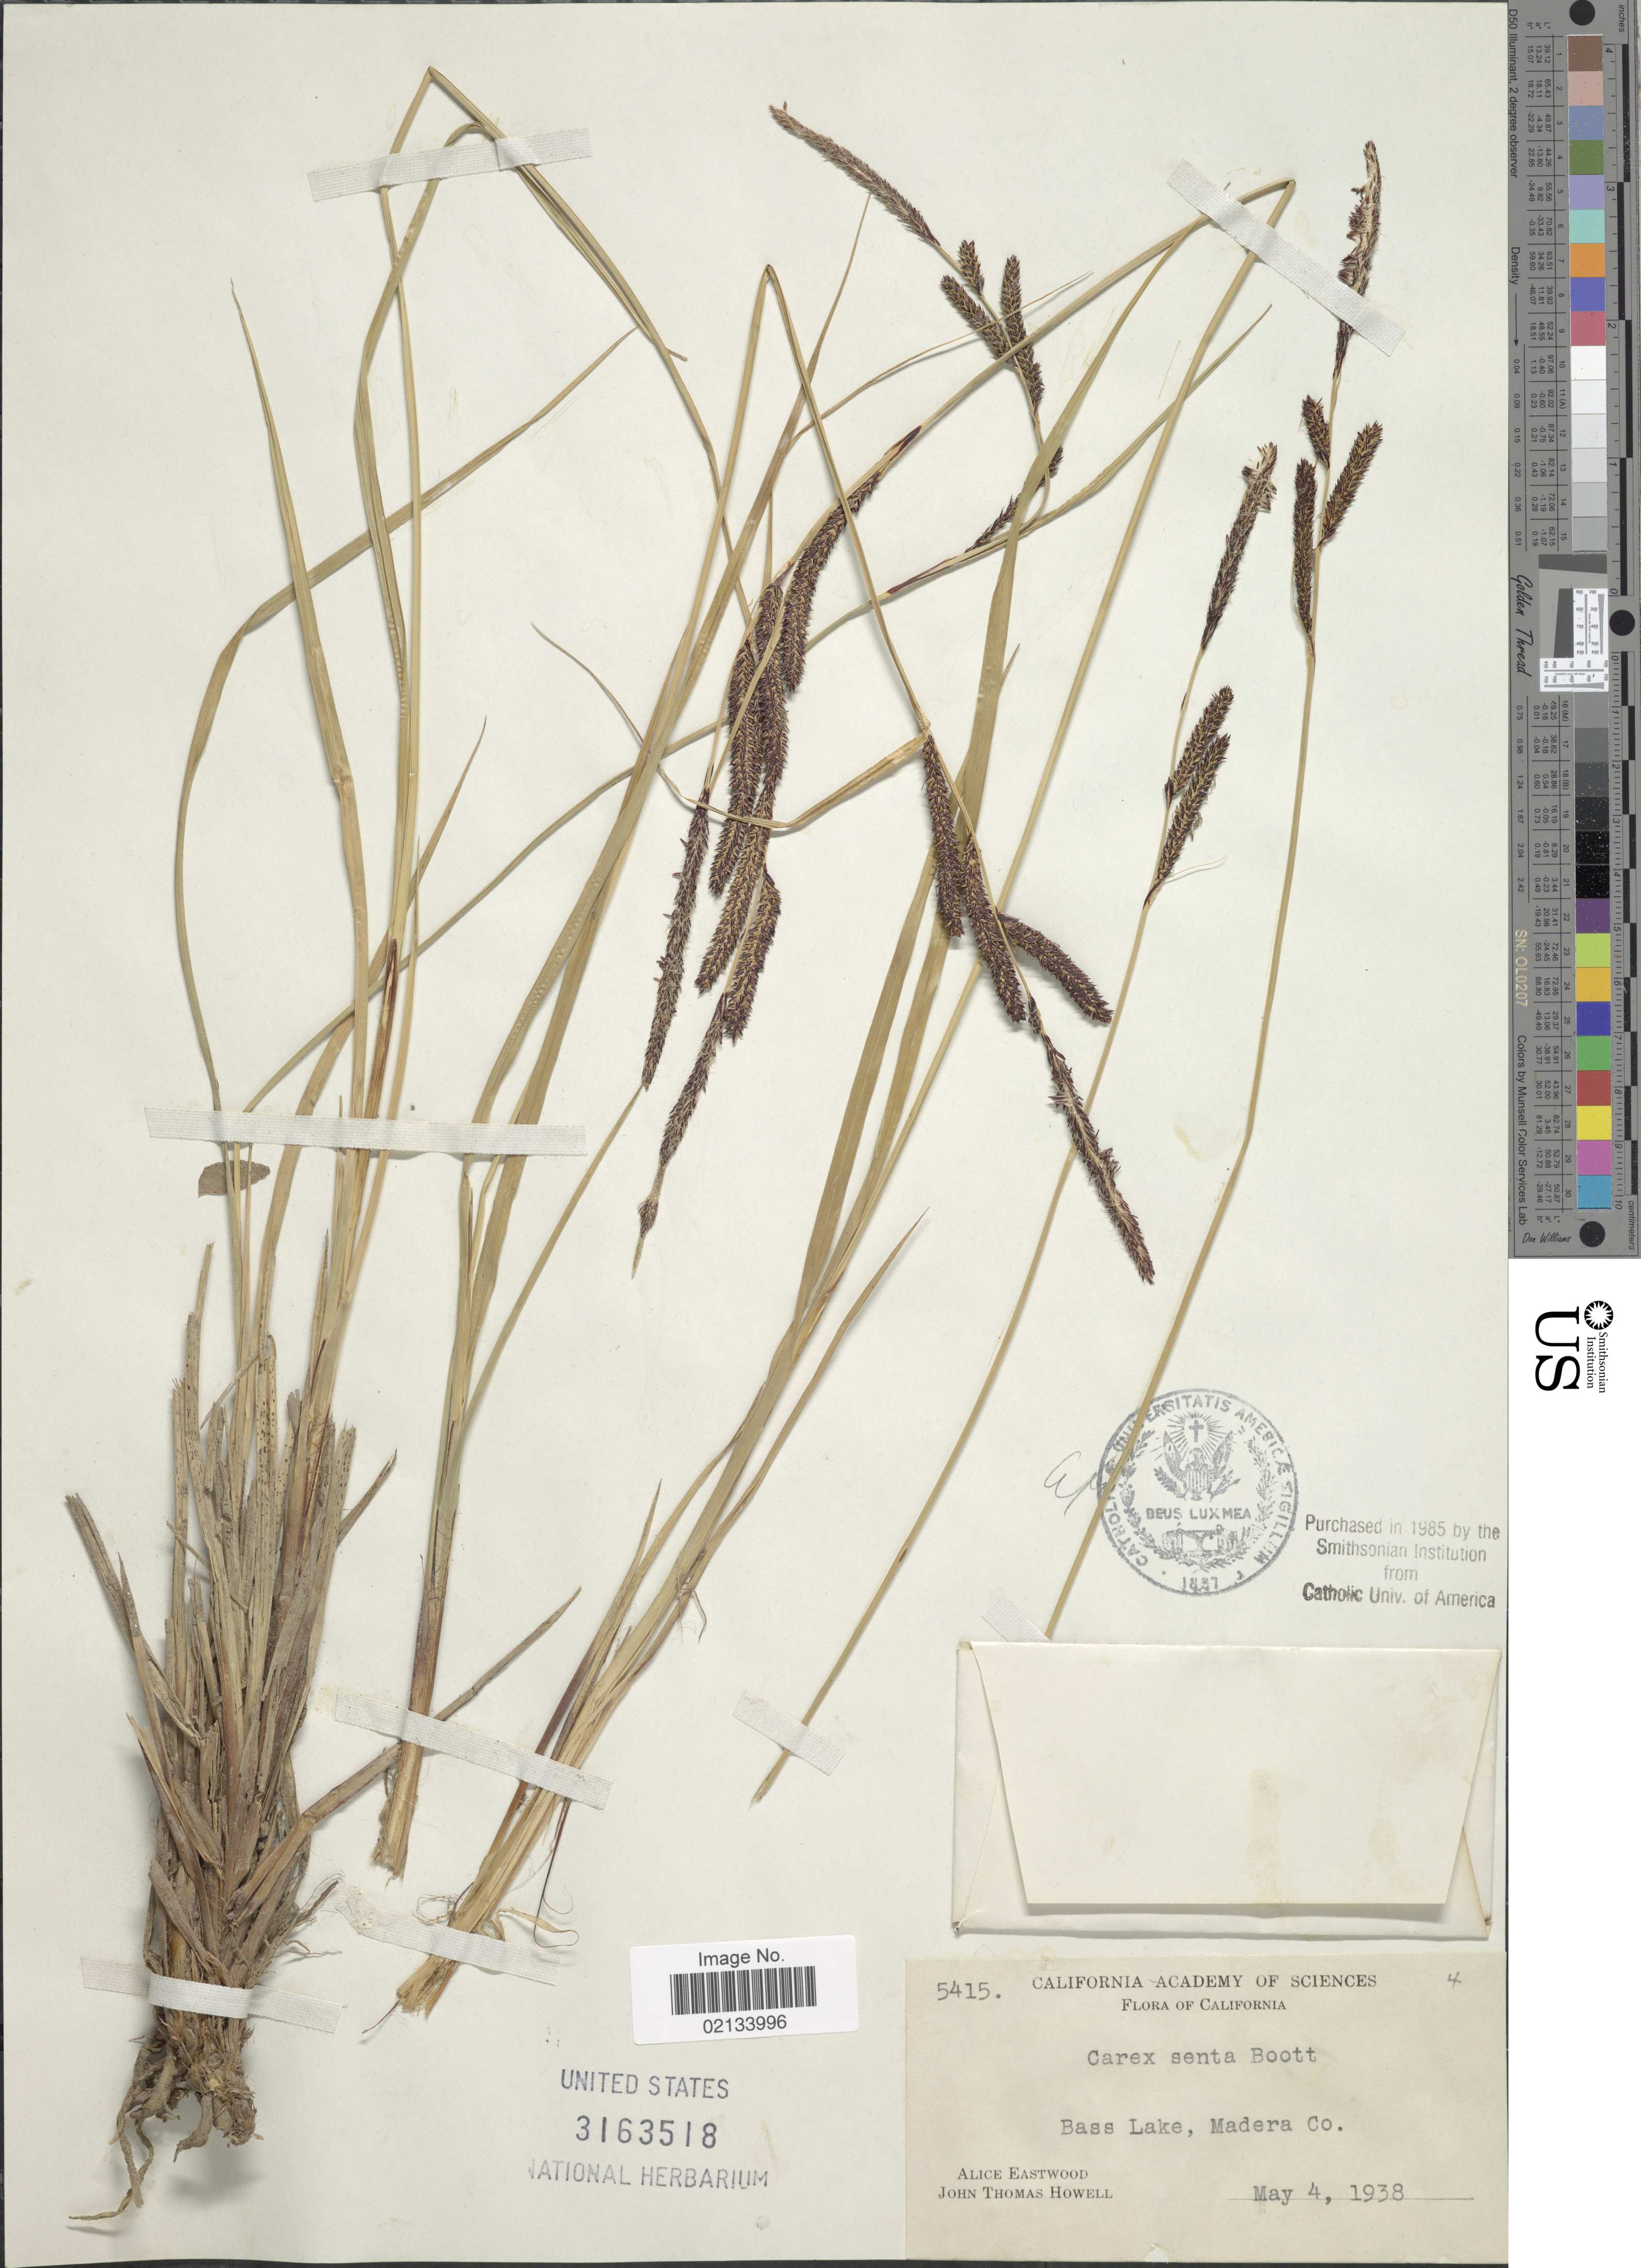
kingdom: Plantae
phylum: Tracheophyta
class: Liliopsida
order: Poales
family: Cyperaceae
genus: Carex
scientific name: Carex senta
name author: Boott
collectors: A. Eastwood & J. T. Howell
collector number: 5415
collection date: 1938-05-04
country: United States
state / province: California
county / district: Madera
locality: Bass Lake, Madera Co.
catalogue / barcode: US 3163518